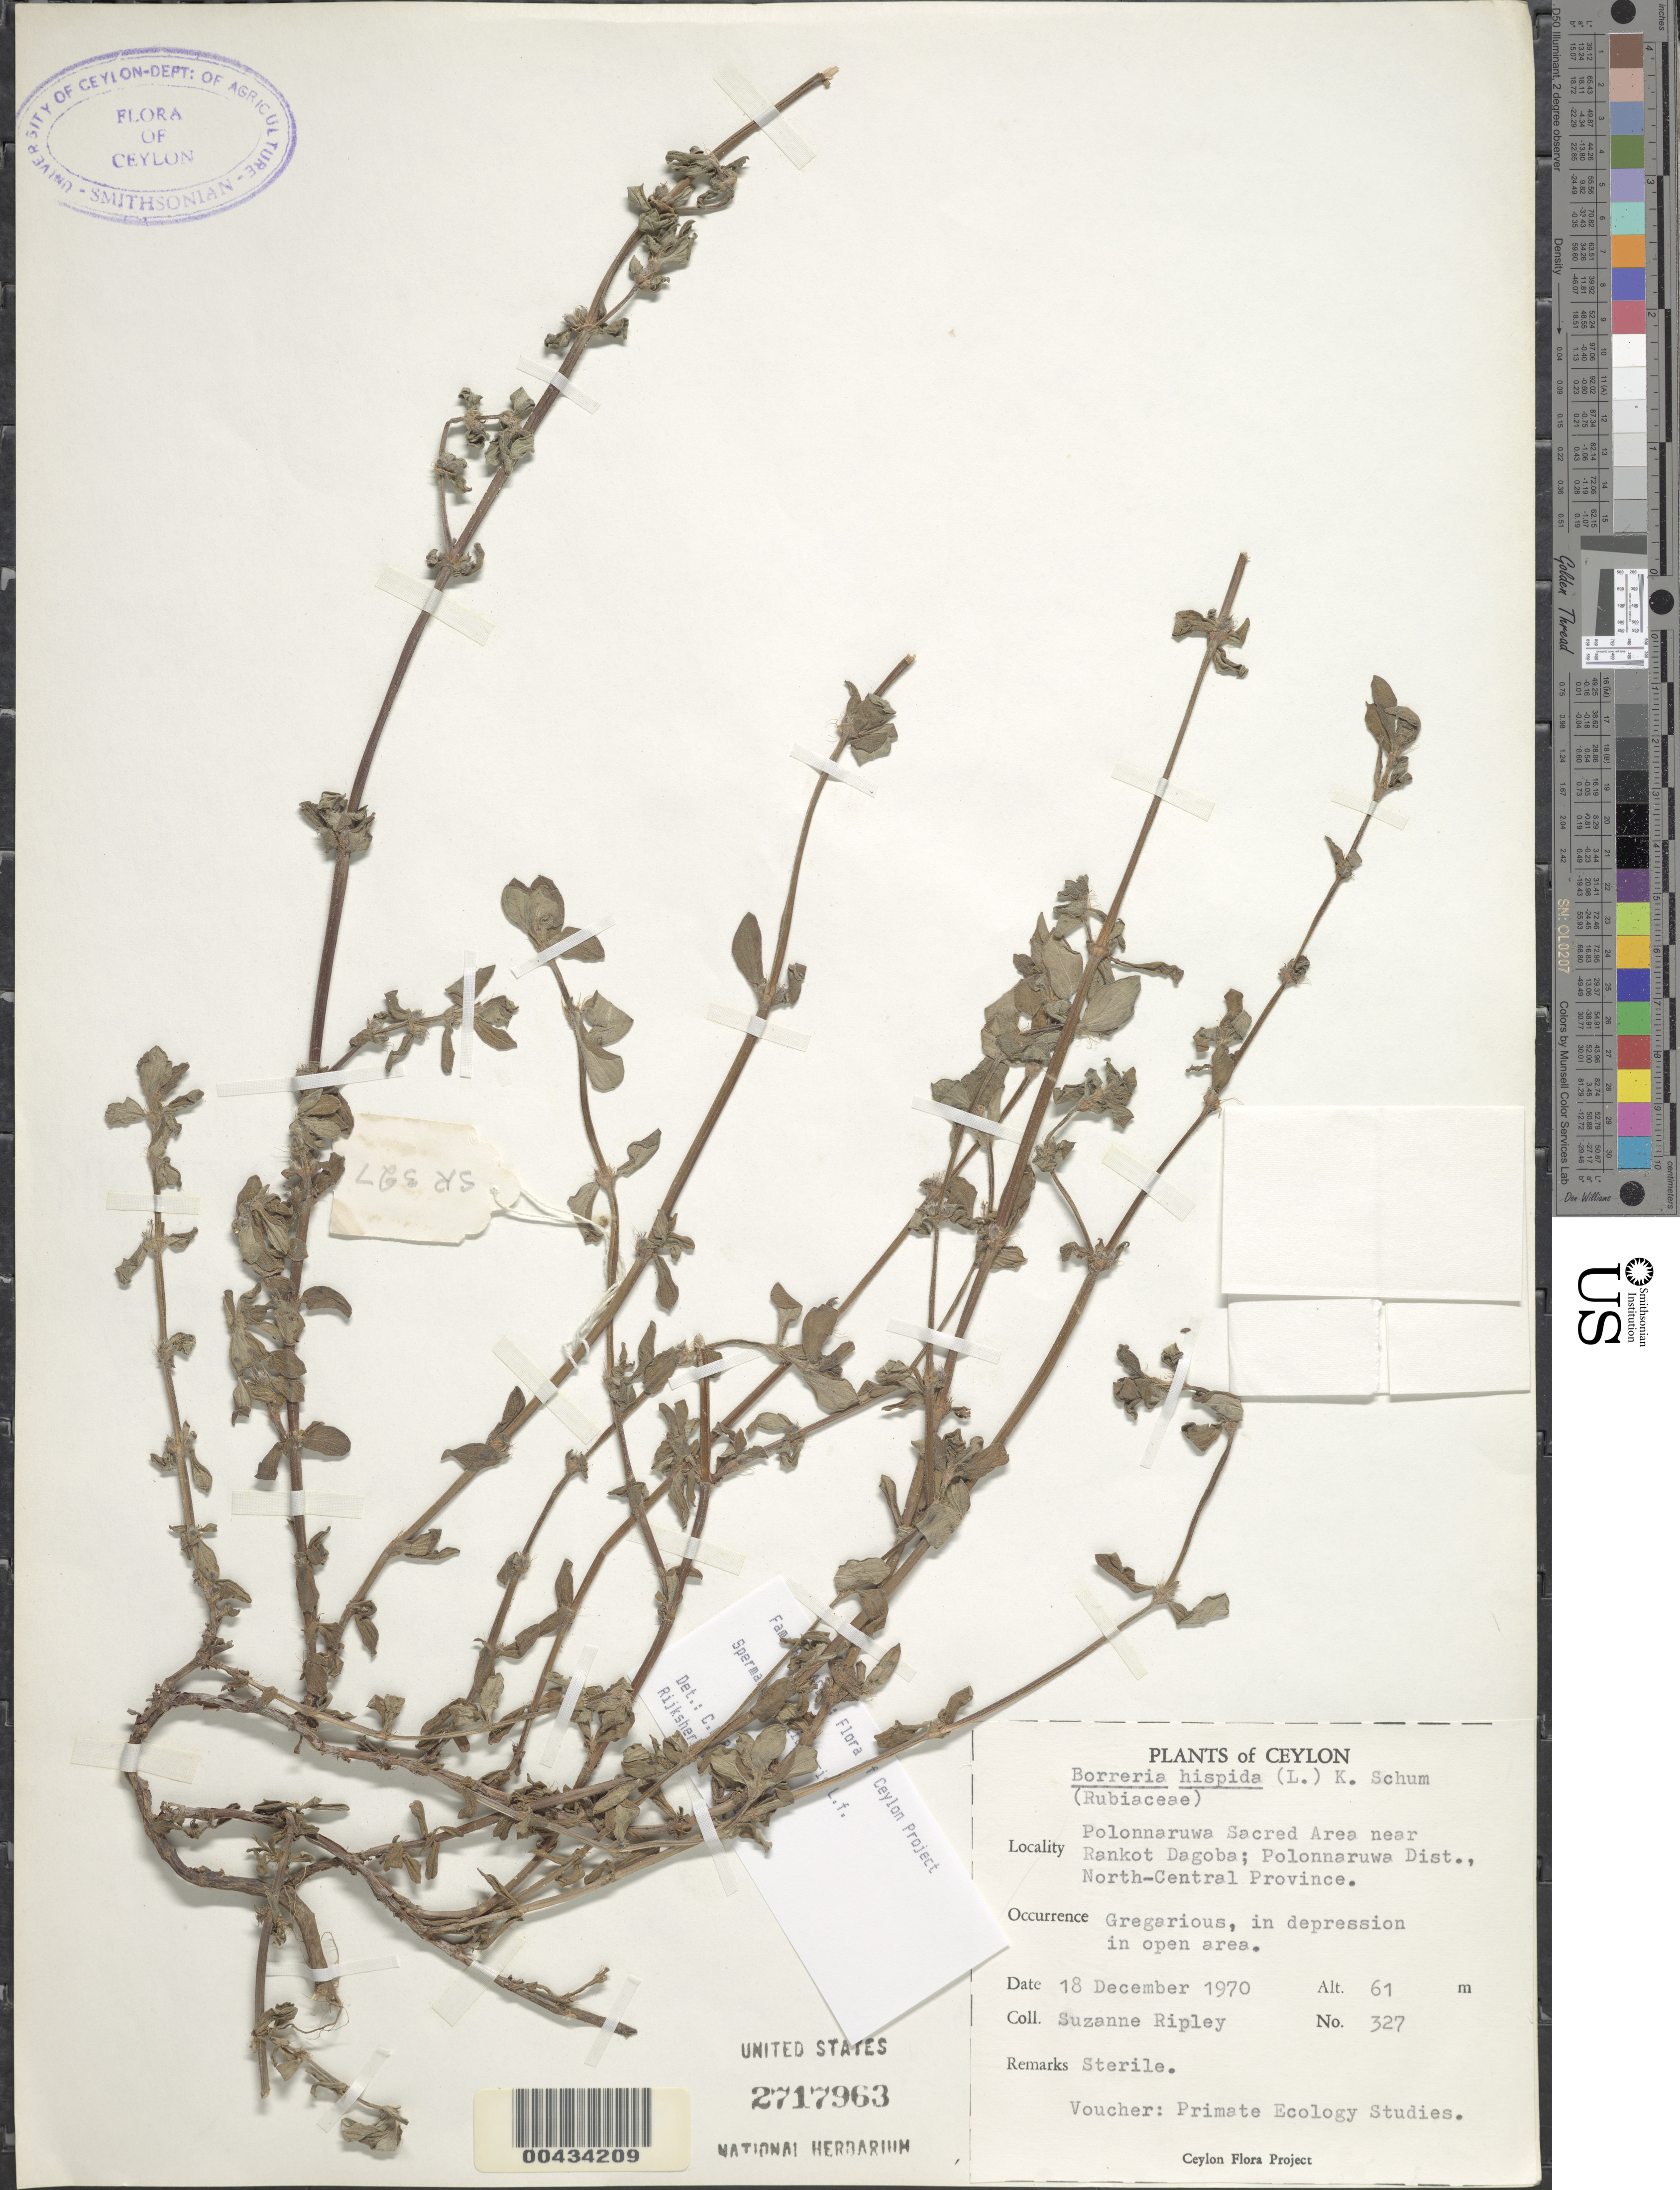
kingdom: Plantae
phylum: Tracheophyta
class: Magnoliopsida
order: Gentianales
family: Rubiaceae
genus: Spermacoce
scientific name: Spermacoce articularis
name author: L. f.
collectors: S. Ripley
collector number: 327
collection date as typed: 18 Dec 1970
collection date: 1970-12-18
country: Sri Lanka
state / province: North Central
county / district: Polonnaruwa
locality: Polonnaruwa Sacred Area, section 3B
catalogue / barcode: US 2717963